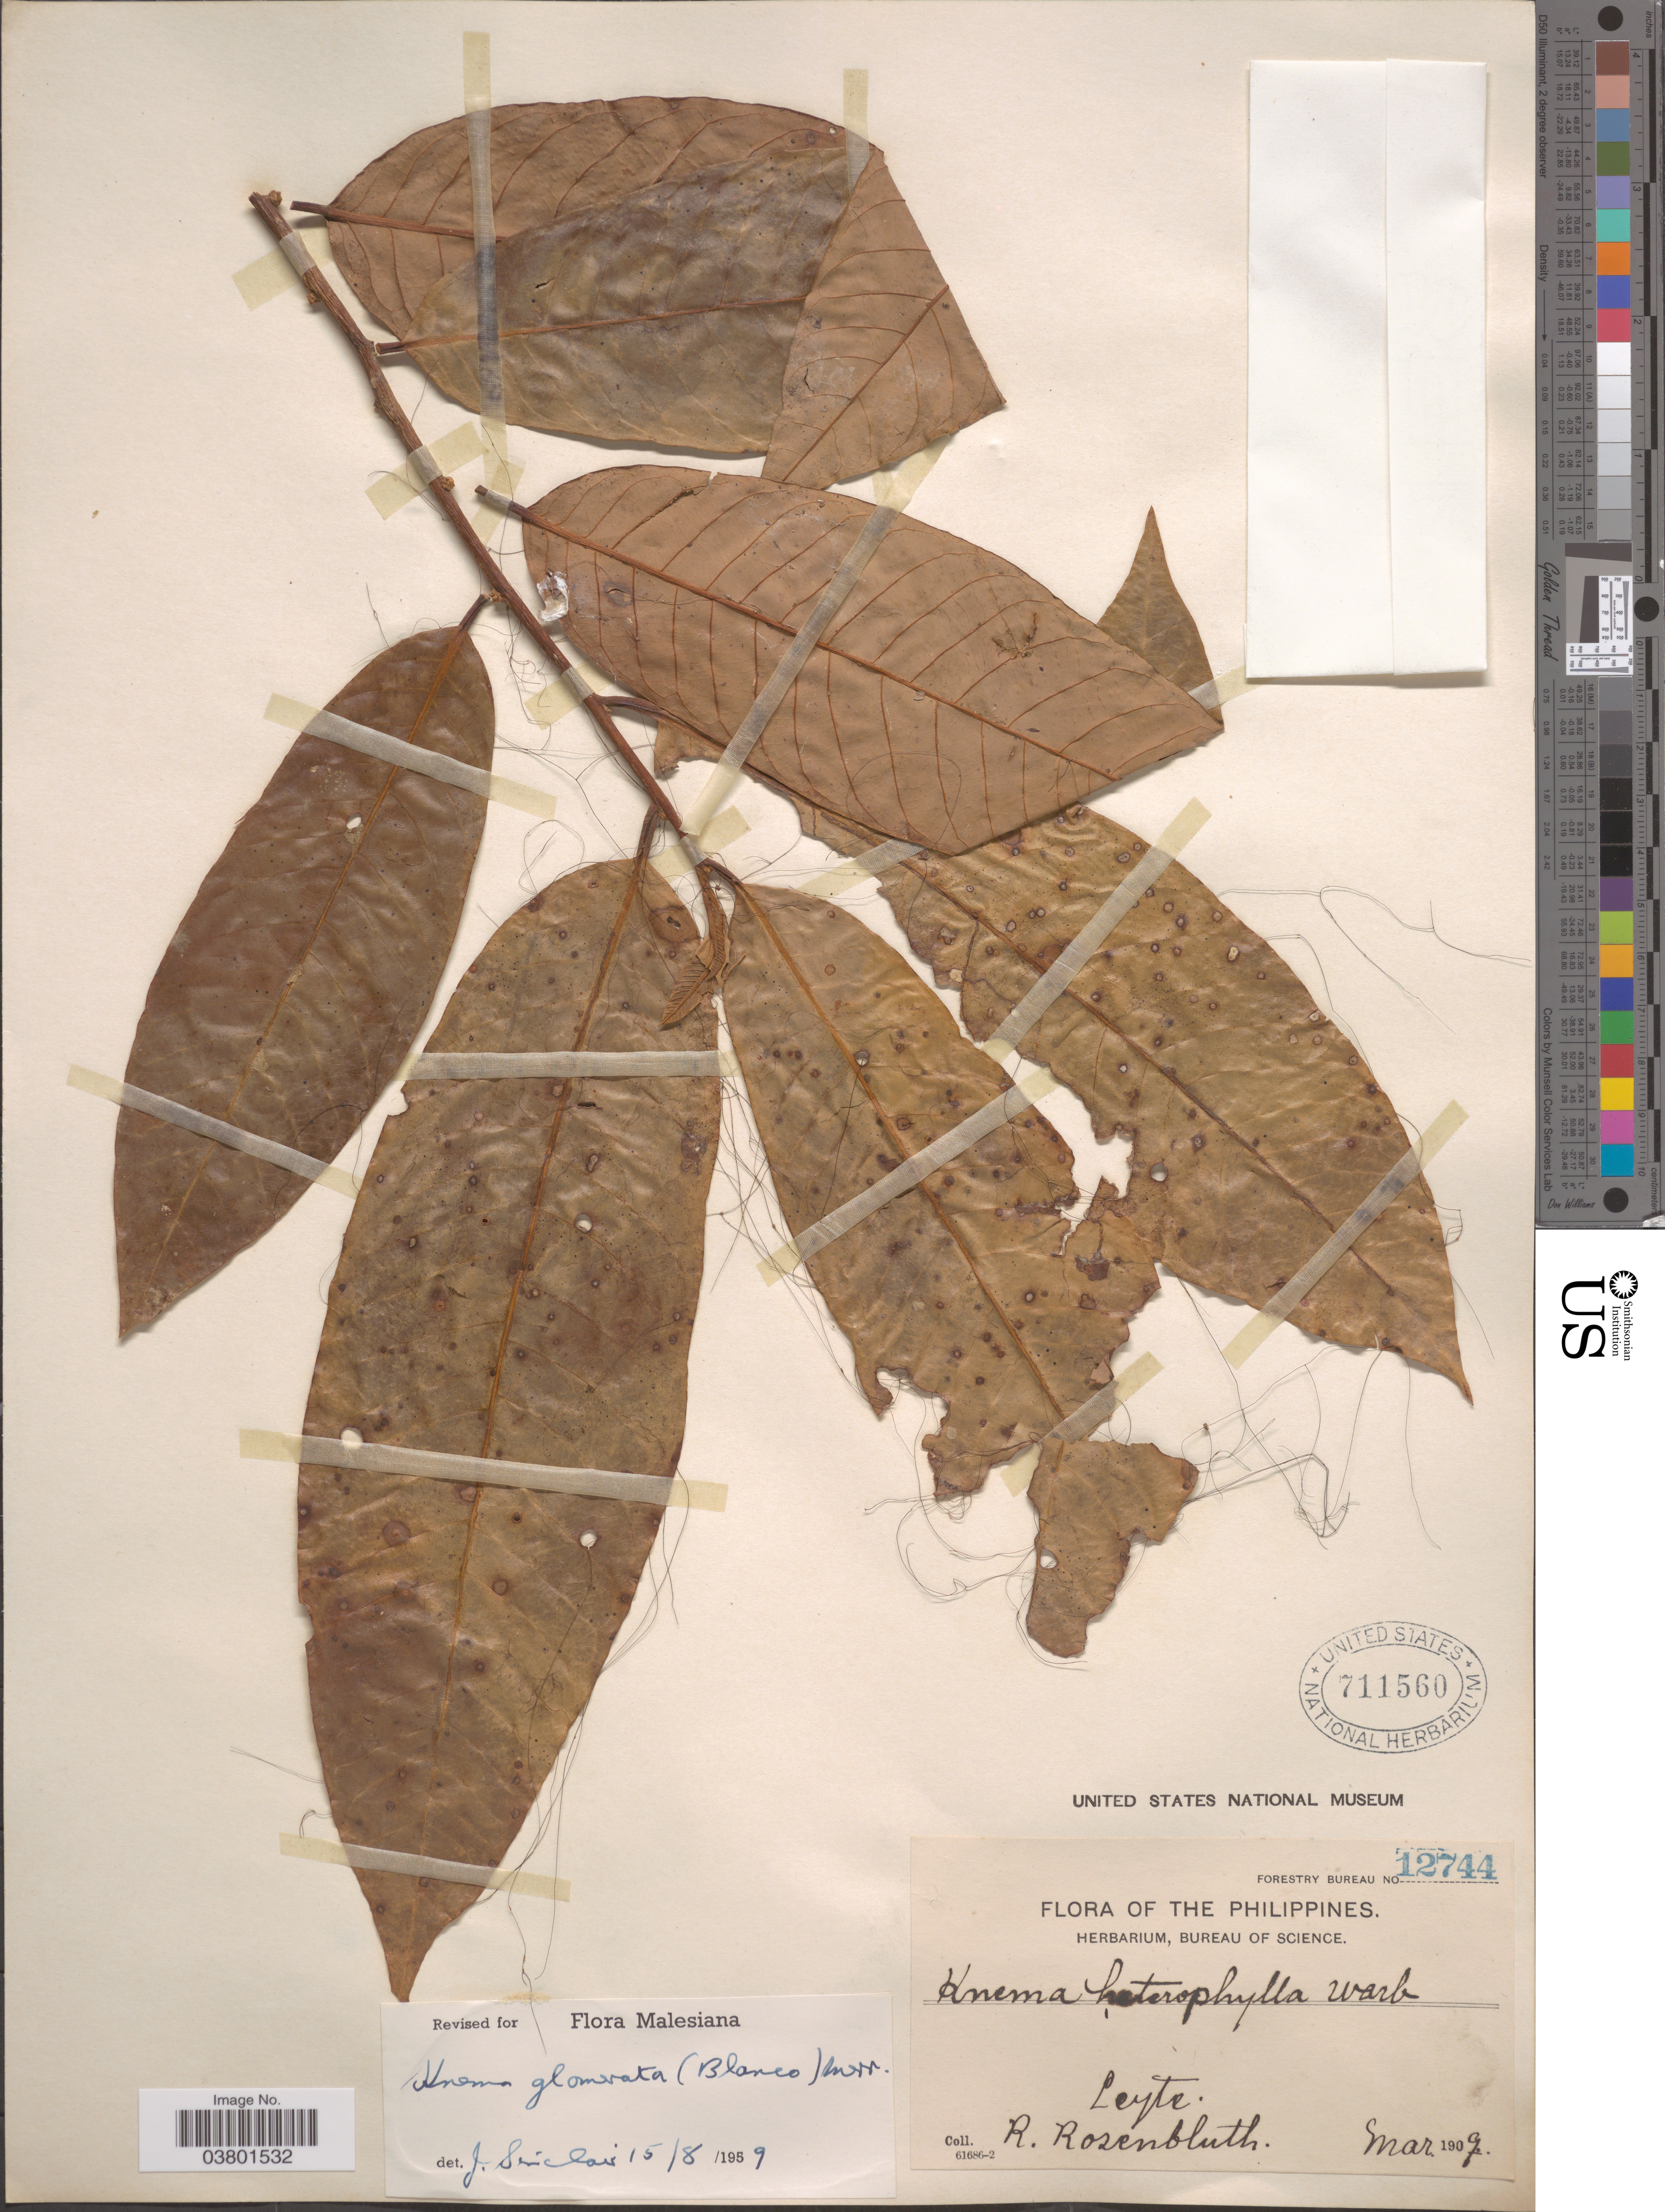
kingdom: Plantae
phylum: Tracheophyta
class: Magnoliopsida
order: Magnoliales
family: Myristicaceae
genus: Knema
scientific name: Knema glomerata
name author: (Blanco) Merr.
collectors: R. Rosenbluth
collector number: Forestry Bureau 12744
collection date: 1907-03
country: Philippines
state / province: Eastern Visayas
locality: Leyte.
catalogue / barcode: US 711560